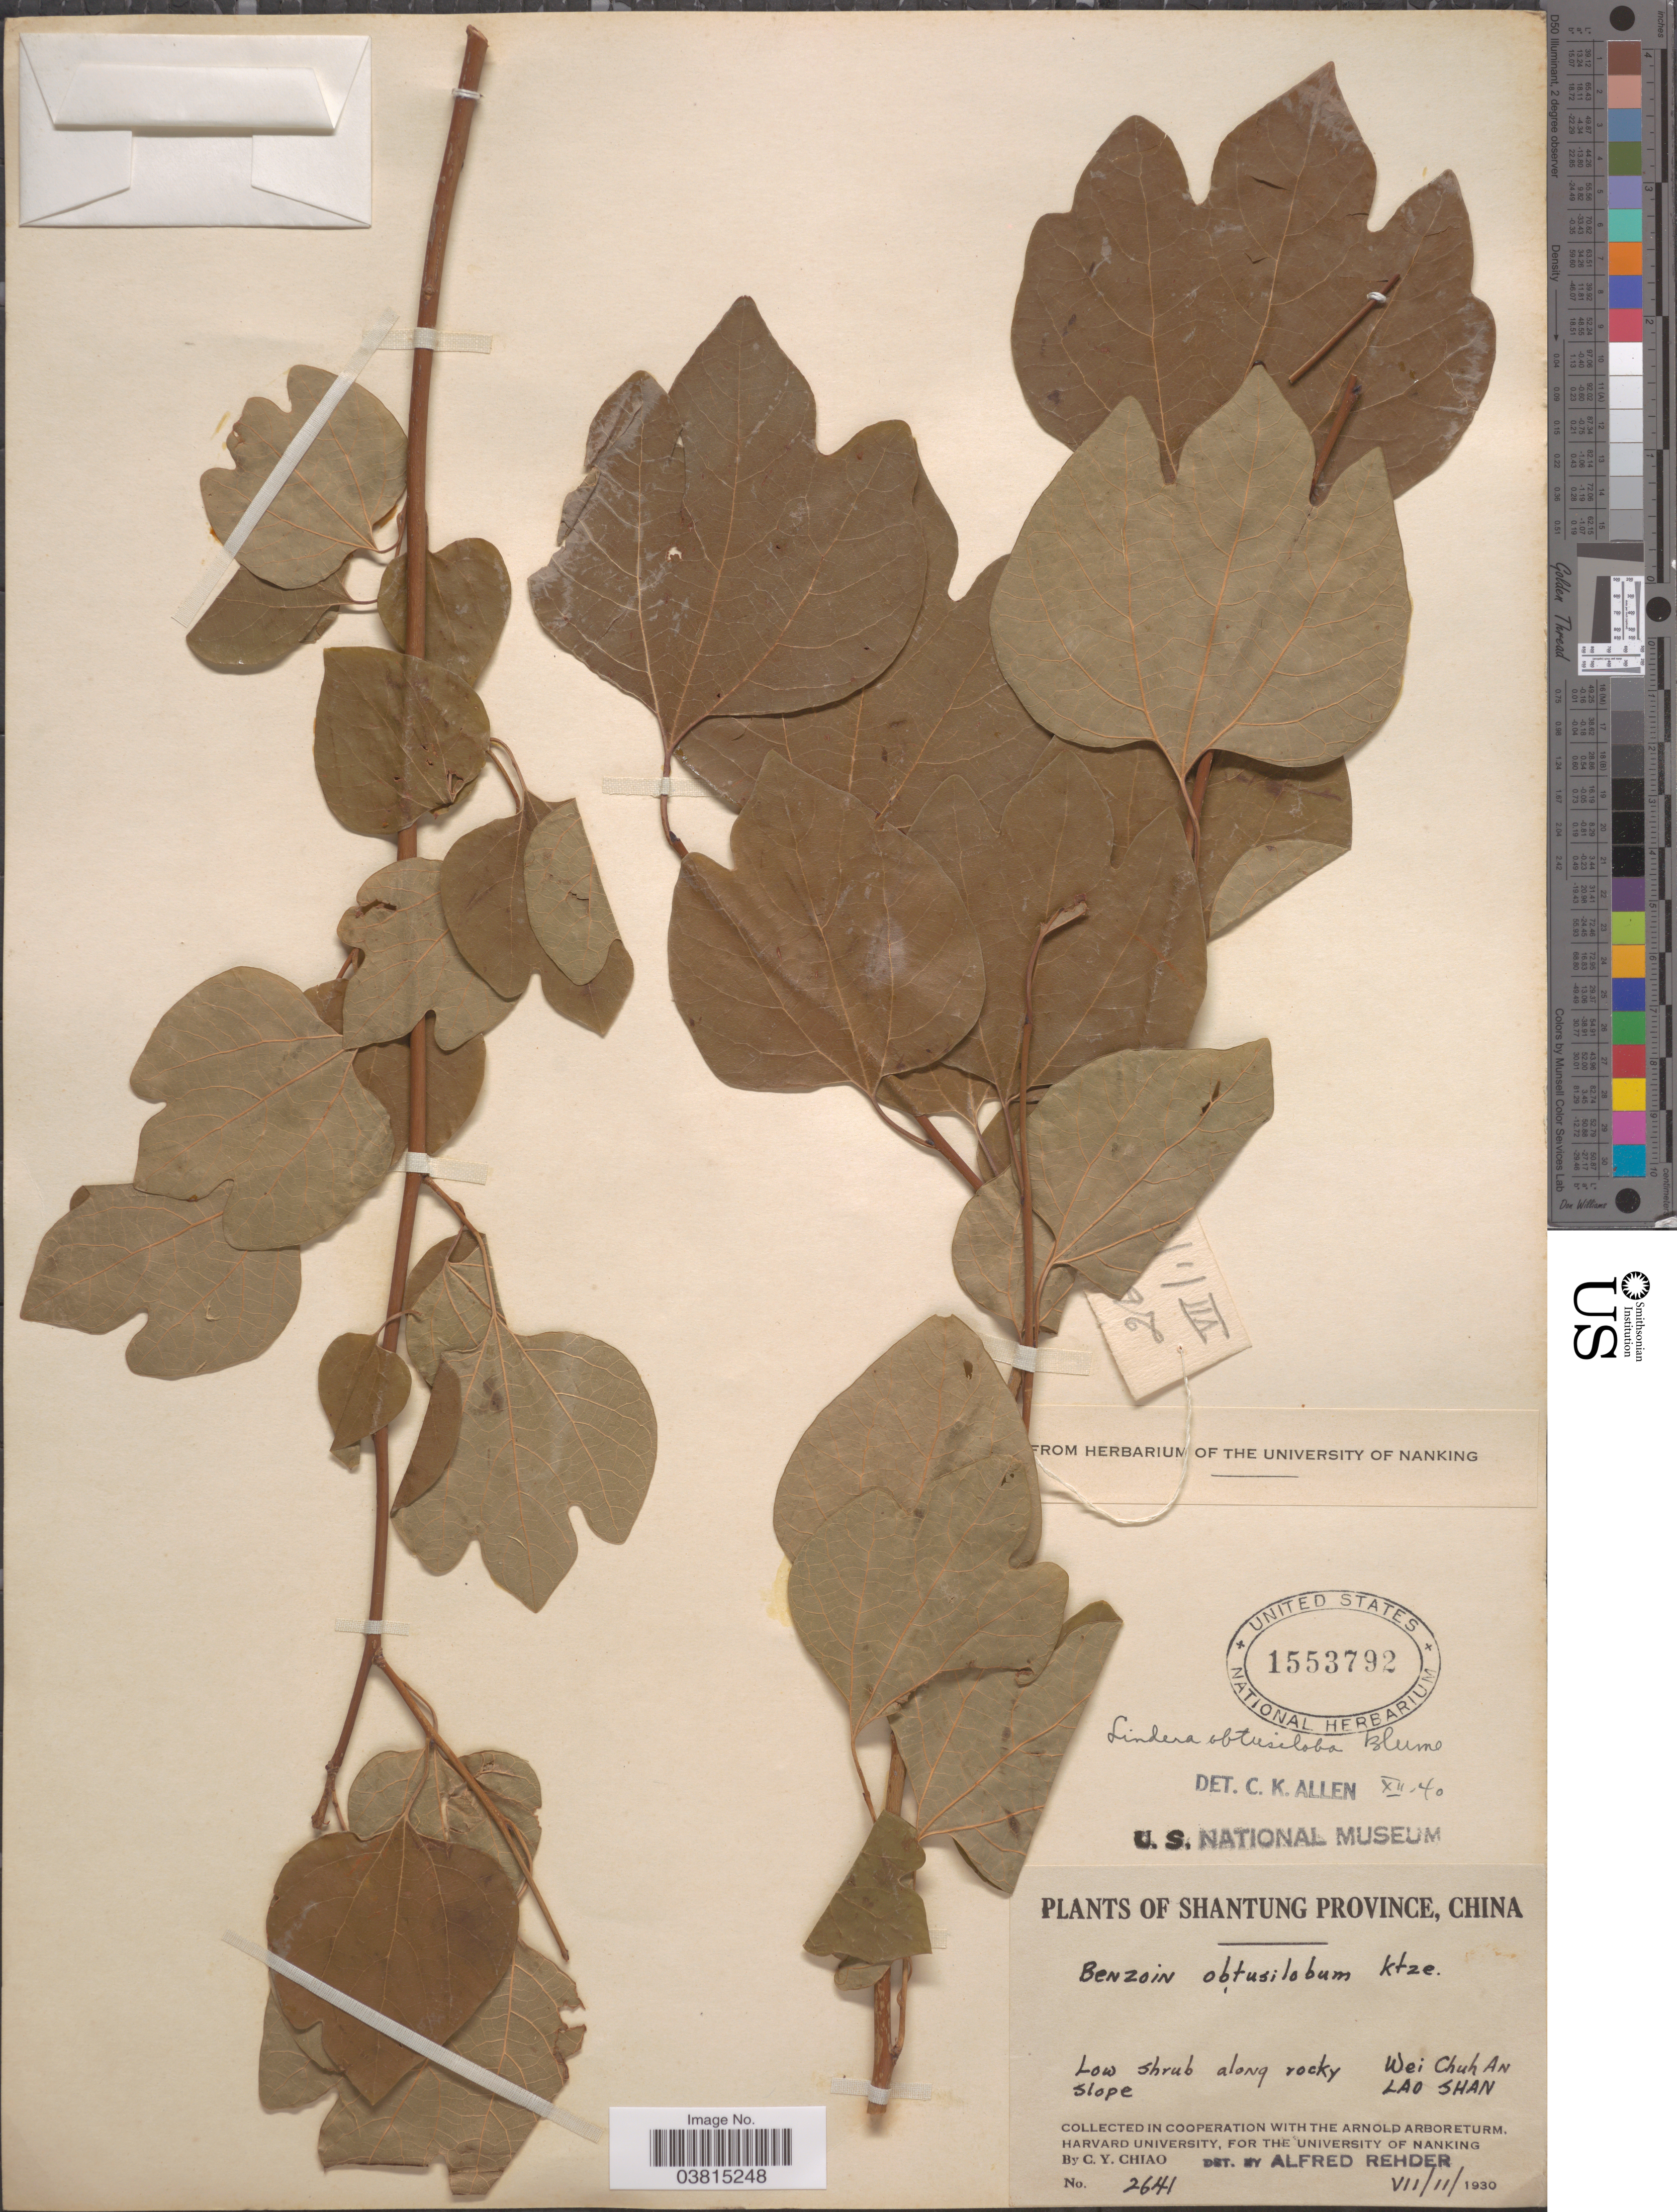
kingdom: Plantae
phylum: Tracheophyta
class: Magnoliopsida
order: Laurales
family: Lauraceae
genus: Lindera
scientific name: Lindera obtusiloba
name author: Blume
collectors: C. Y. Chiao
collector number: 2641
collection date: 1930-07-11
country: China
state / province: Shandong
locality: Shantung Province. Wei Chuh An. Lao Shan.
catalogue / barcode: US 1553792